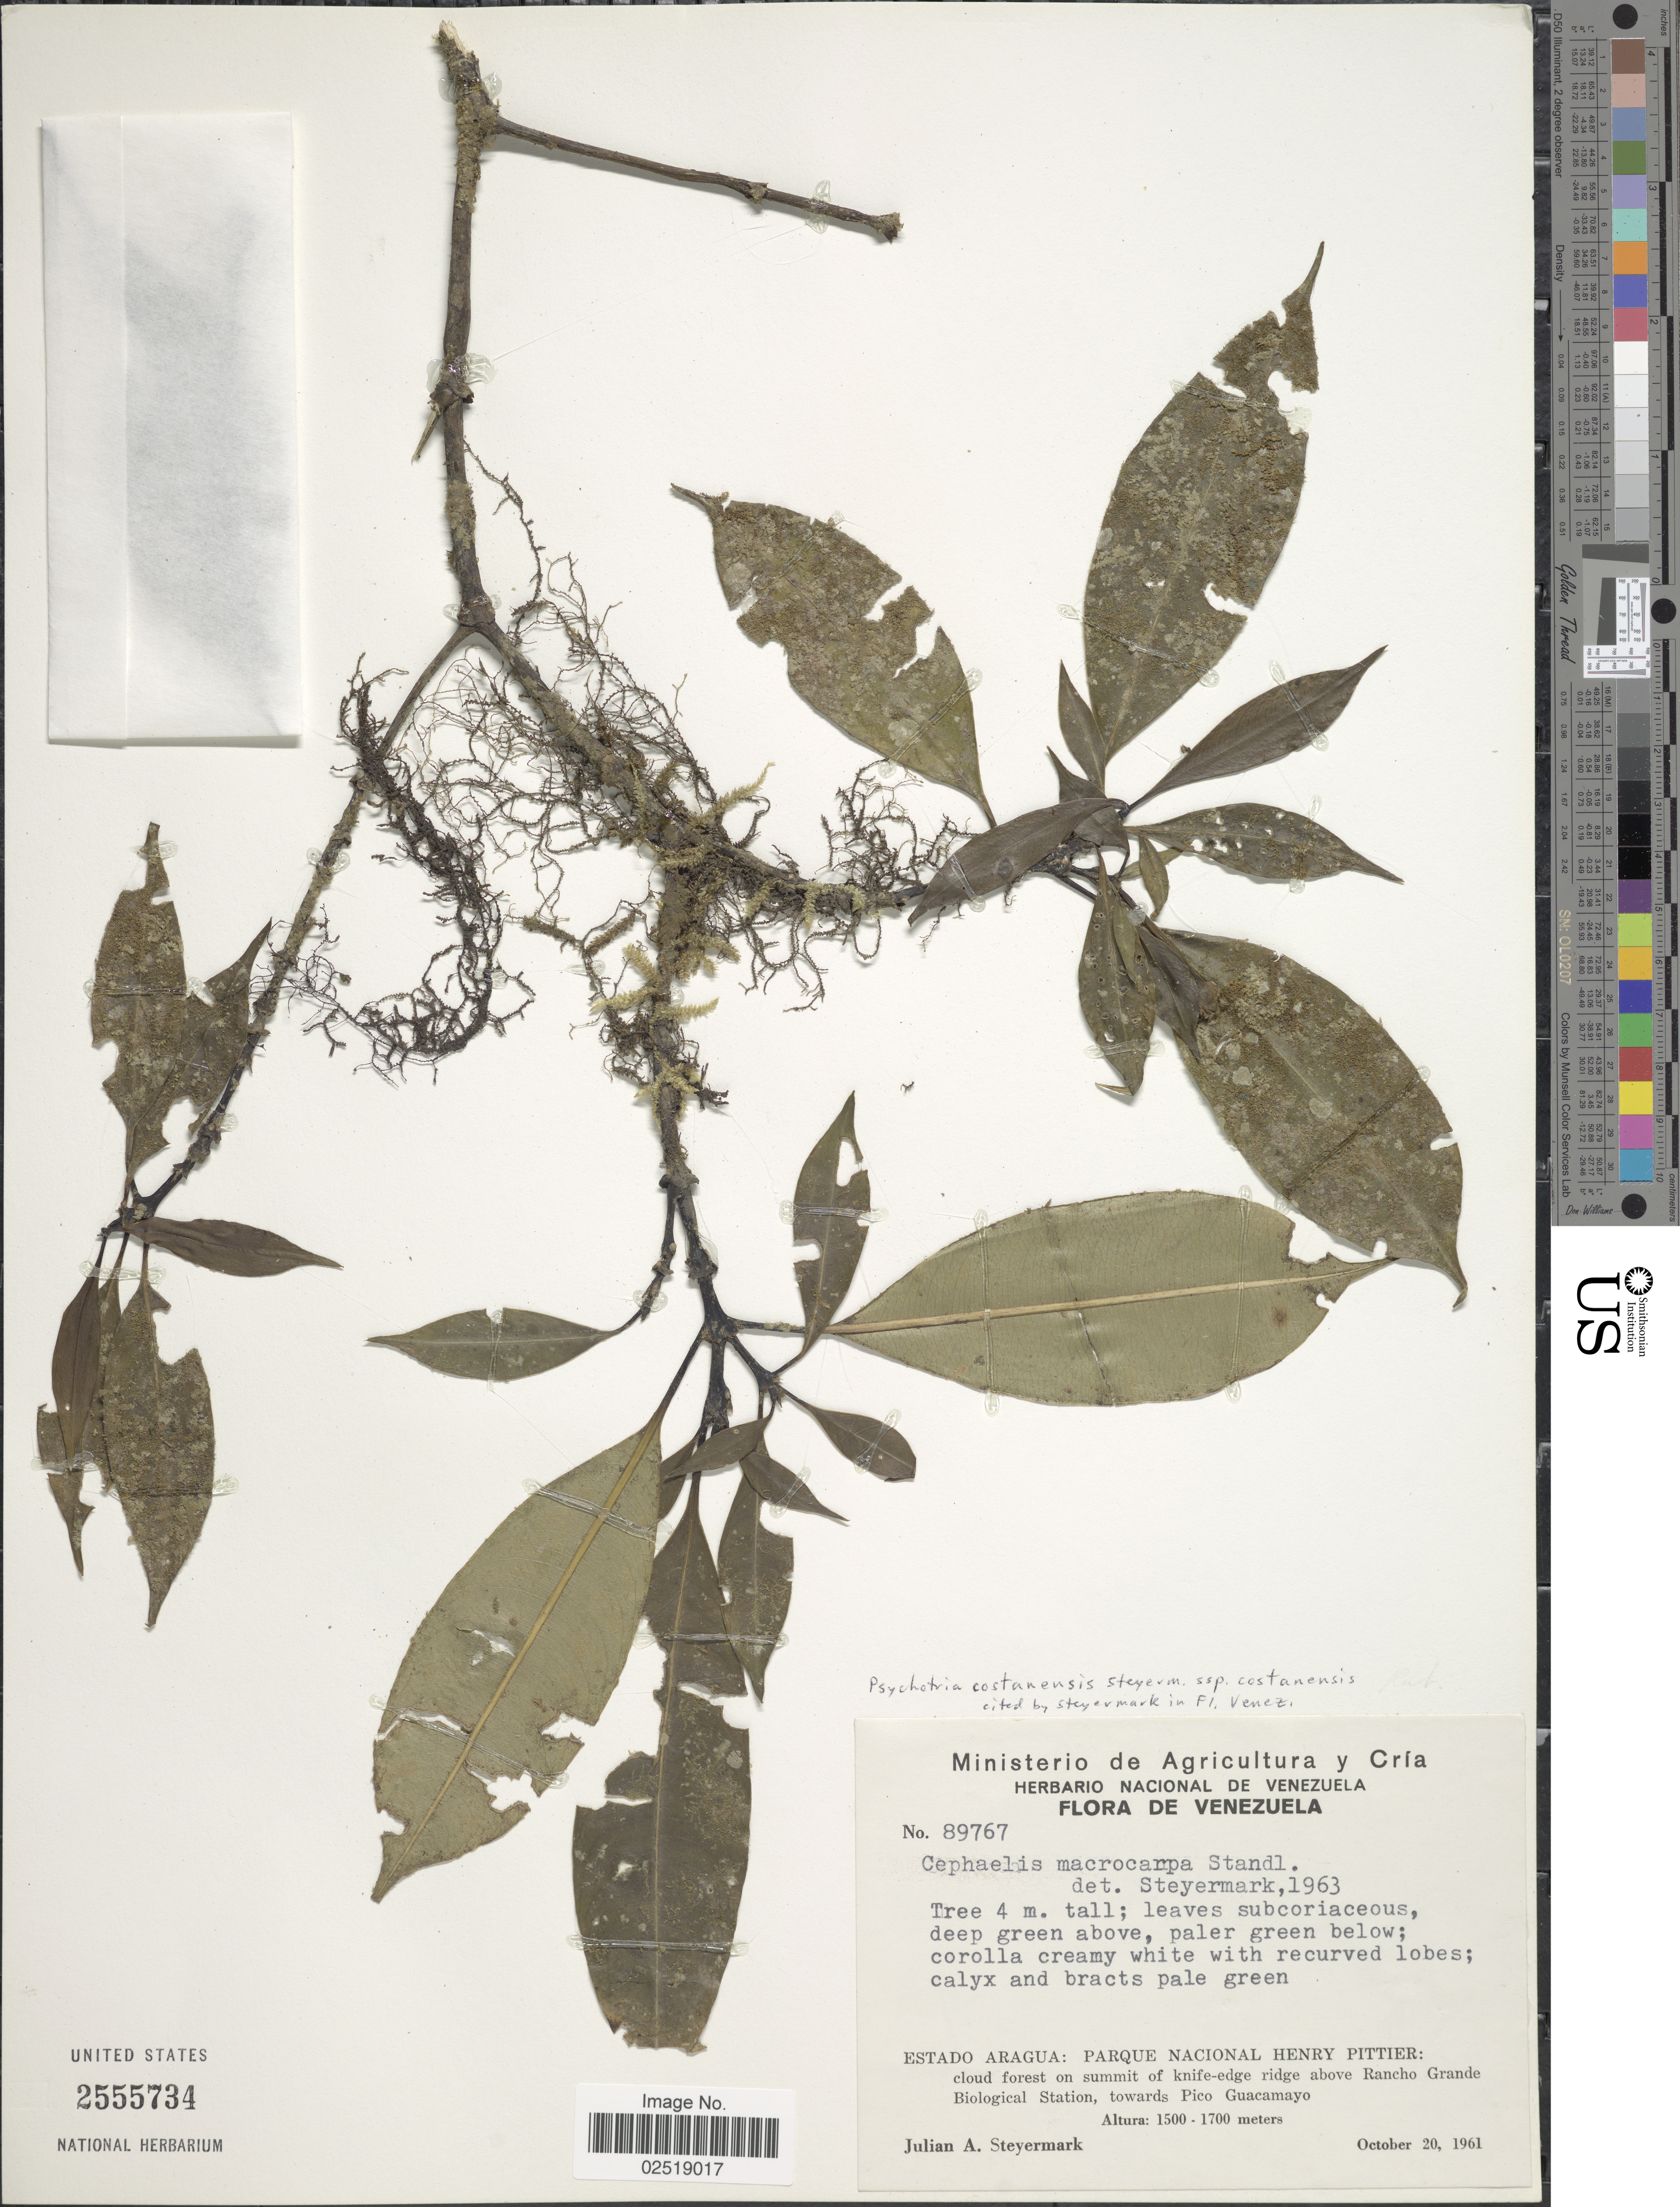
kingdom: Plantae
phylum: Tracheophyta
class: Magnoliopsida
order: Gentianales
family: Rubiaceae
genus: Psychotria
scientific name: Psychotria costanensis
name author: Steyerm.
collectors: J. Steyermark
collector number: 89767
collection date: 1961-10-20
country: Venezuela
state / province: Aragua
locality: Estado Aragua: Parque Nacional Henry Pittier: cloud forest on summit of knife-edge ridge above Rancho Grande Biological Station, towards Pico Guacamayo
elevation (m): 1500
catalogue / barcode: US 2555734